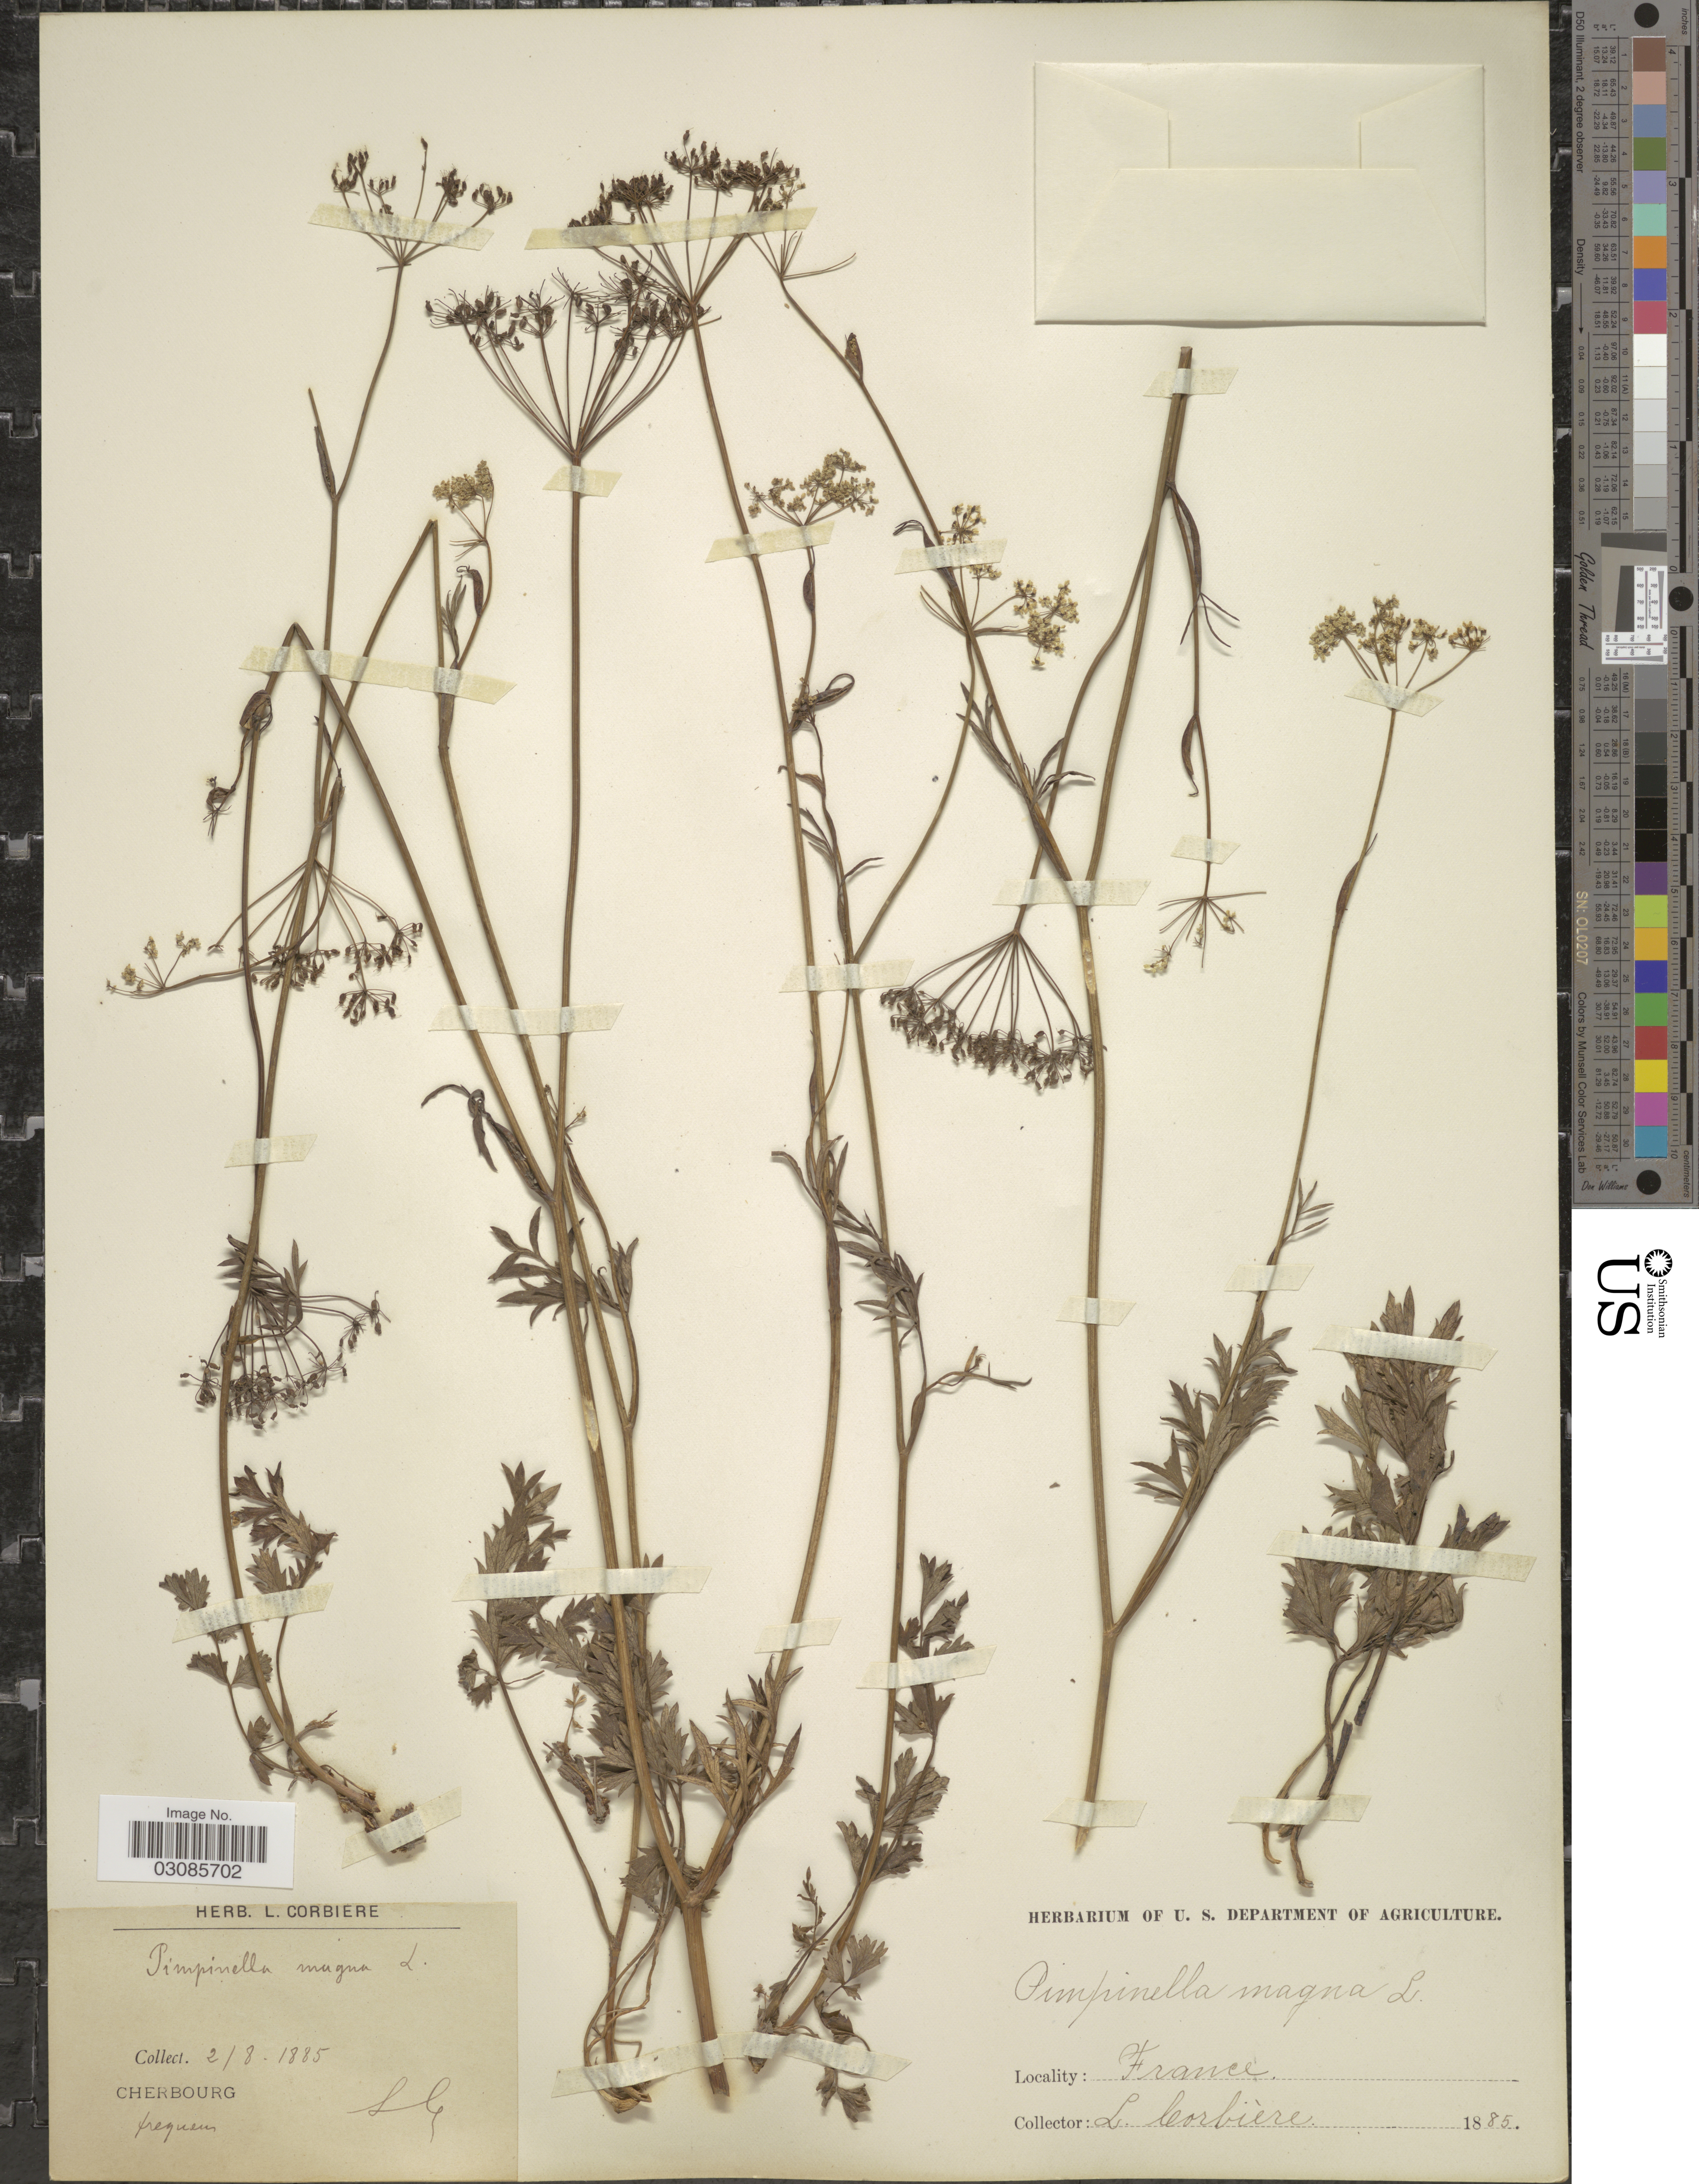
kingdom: Plantae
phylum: Tracheophyta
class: Magnoliopsida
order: Apiales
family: Apiaceae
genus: Pimpinella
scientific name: Pimpinella magna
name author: L.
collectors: L. Corbière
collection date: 1885-08-02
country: France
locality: Cherbourg.